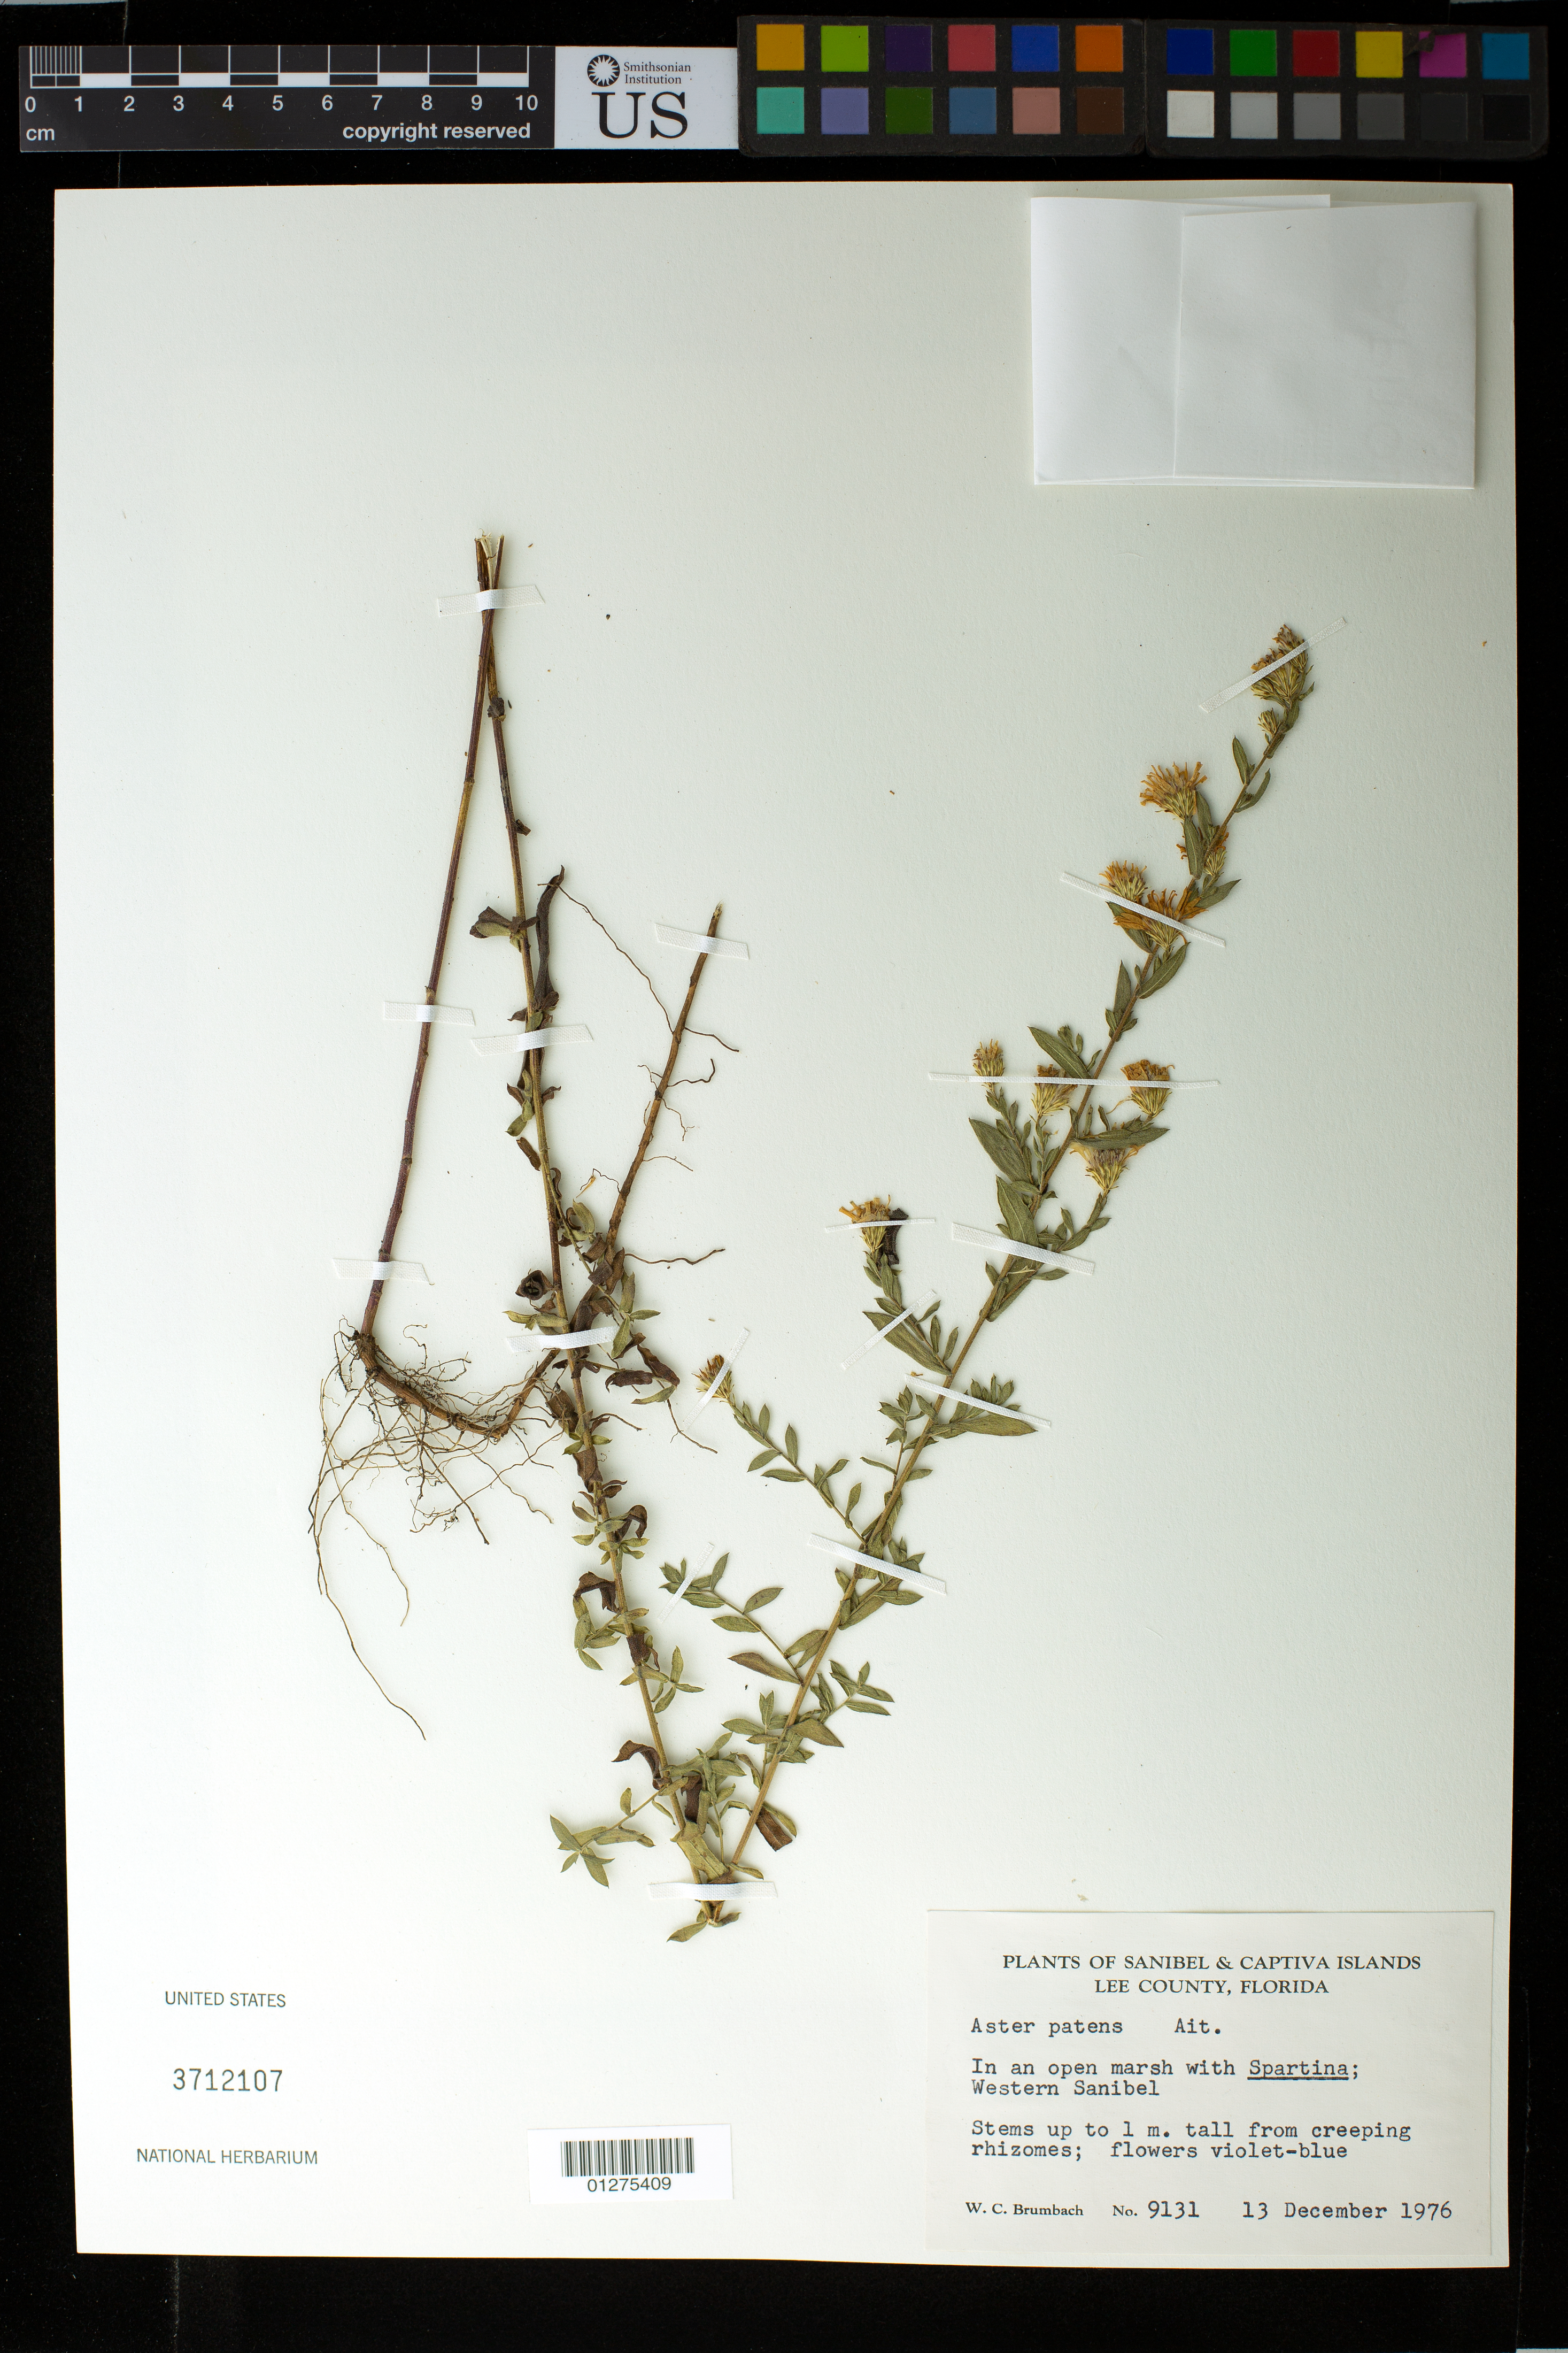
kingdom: Plantae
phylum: Tracheophyta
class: Magnoliopsida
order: Asterales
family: Asteraceae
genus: Aster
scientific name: Aster patens Aiton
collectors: W. C. Brumbach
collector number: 9131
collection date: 1976-12-13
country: United States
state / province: Florida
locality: Western Sanibel & Captiva Islands, Lee County, Florida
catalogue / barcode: US 3712107